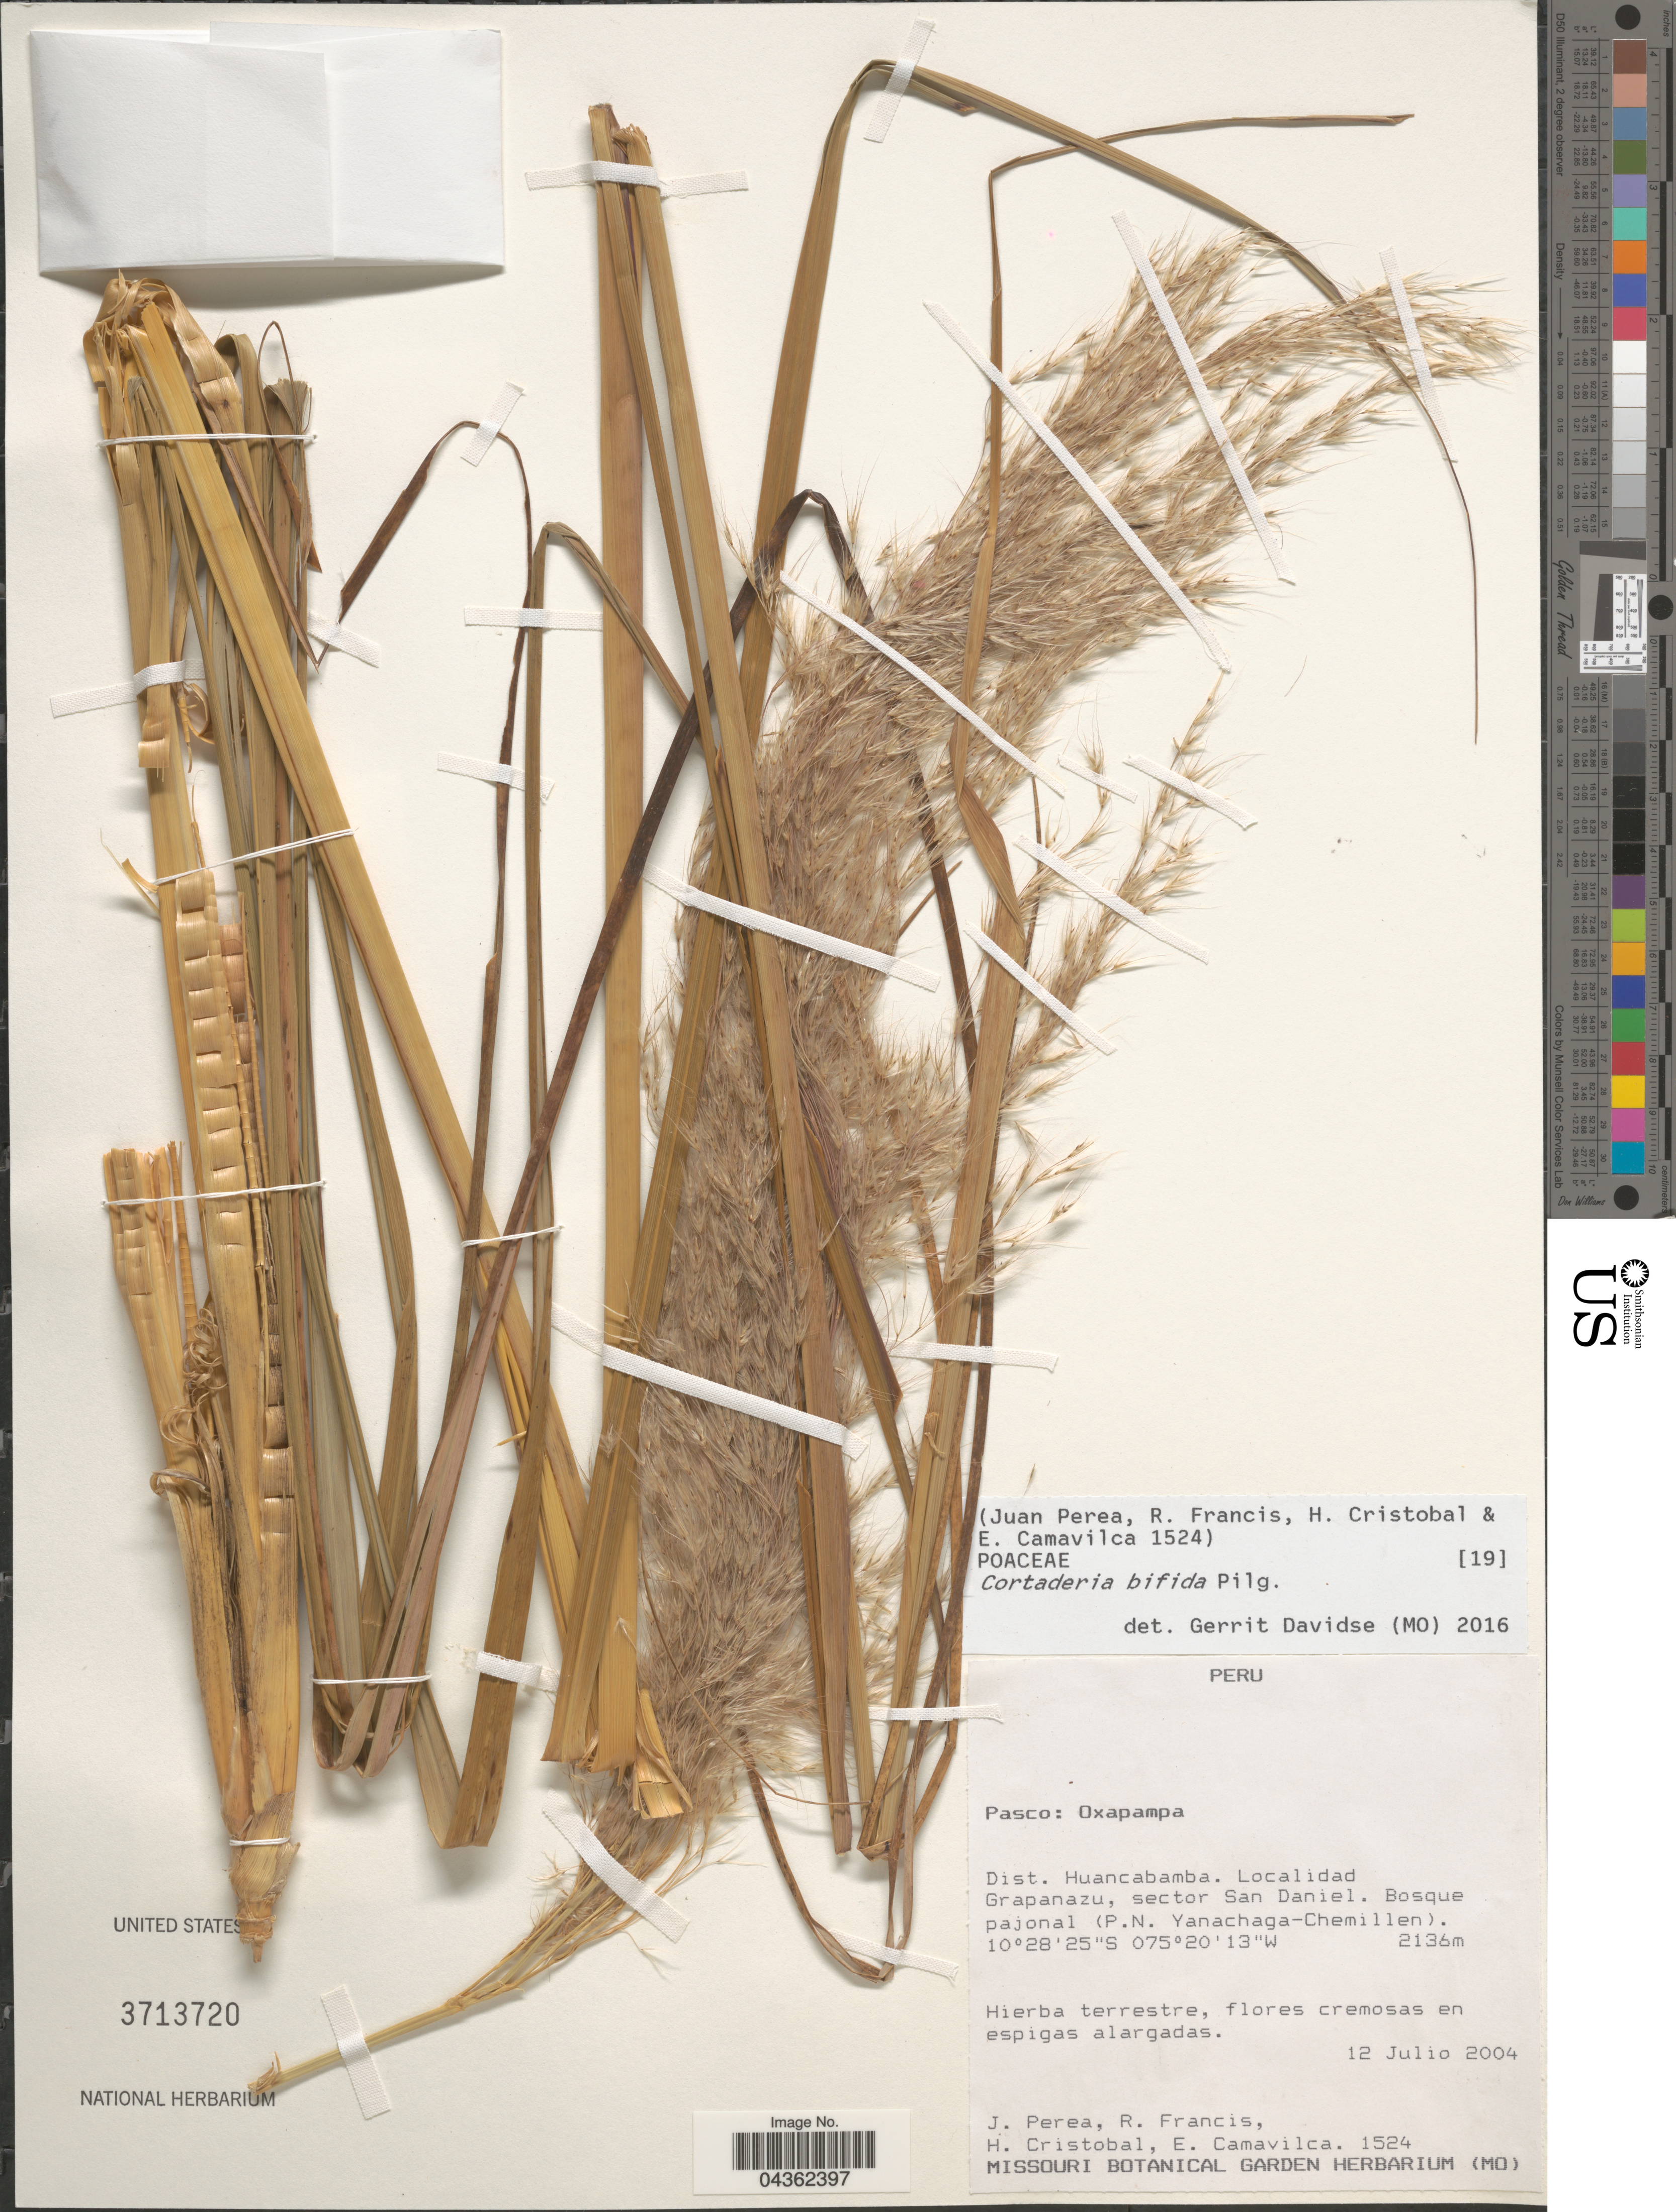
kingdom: Plantae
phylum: Tracheophyta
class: Liliopsida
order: Poales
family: Poaceae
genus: Cortaderia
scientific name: Cortaderia bifida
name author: Pilg.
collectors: J. Perea, R. Francis, H. Cristobal & E. Camavilca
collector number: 1524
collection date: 2004-07-12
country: Peru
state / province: Pasco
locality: Oxapampa. Dist. Huancabamba. Localidad Grapanazu, sector San Daniel. Bosque pajonal (P.N. Yanachaga-Chemillen).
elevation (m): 2136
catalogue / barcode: US 3713720